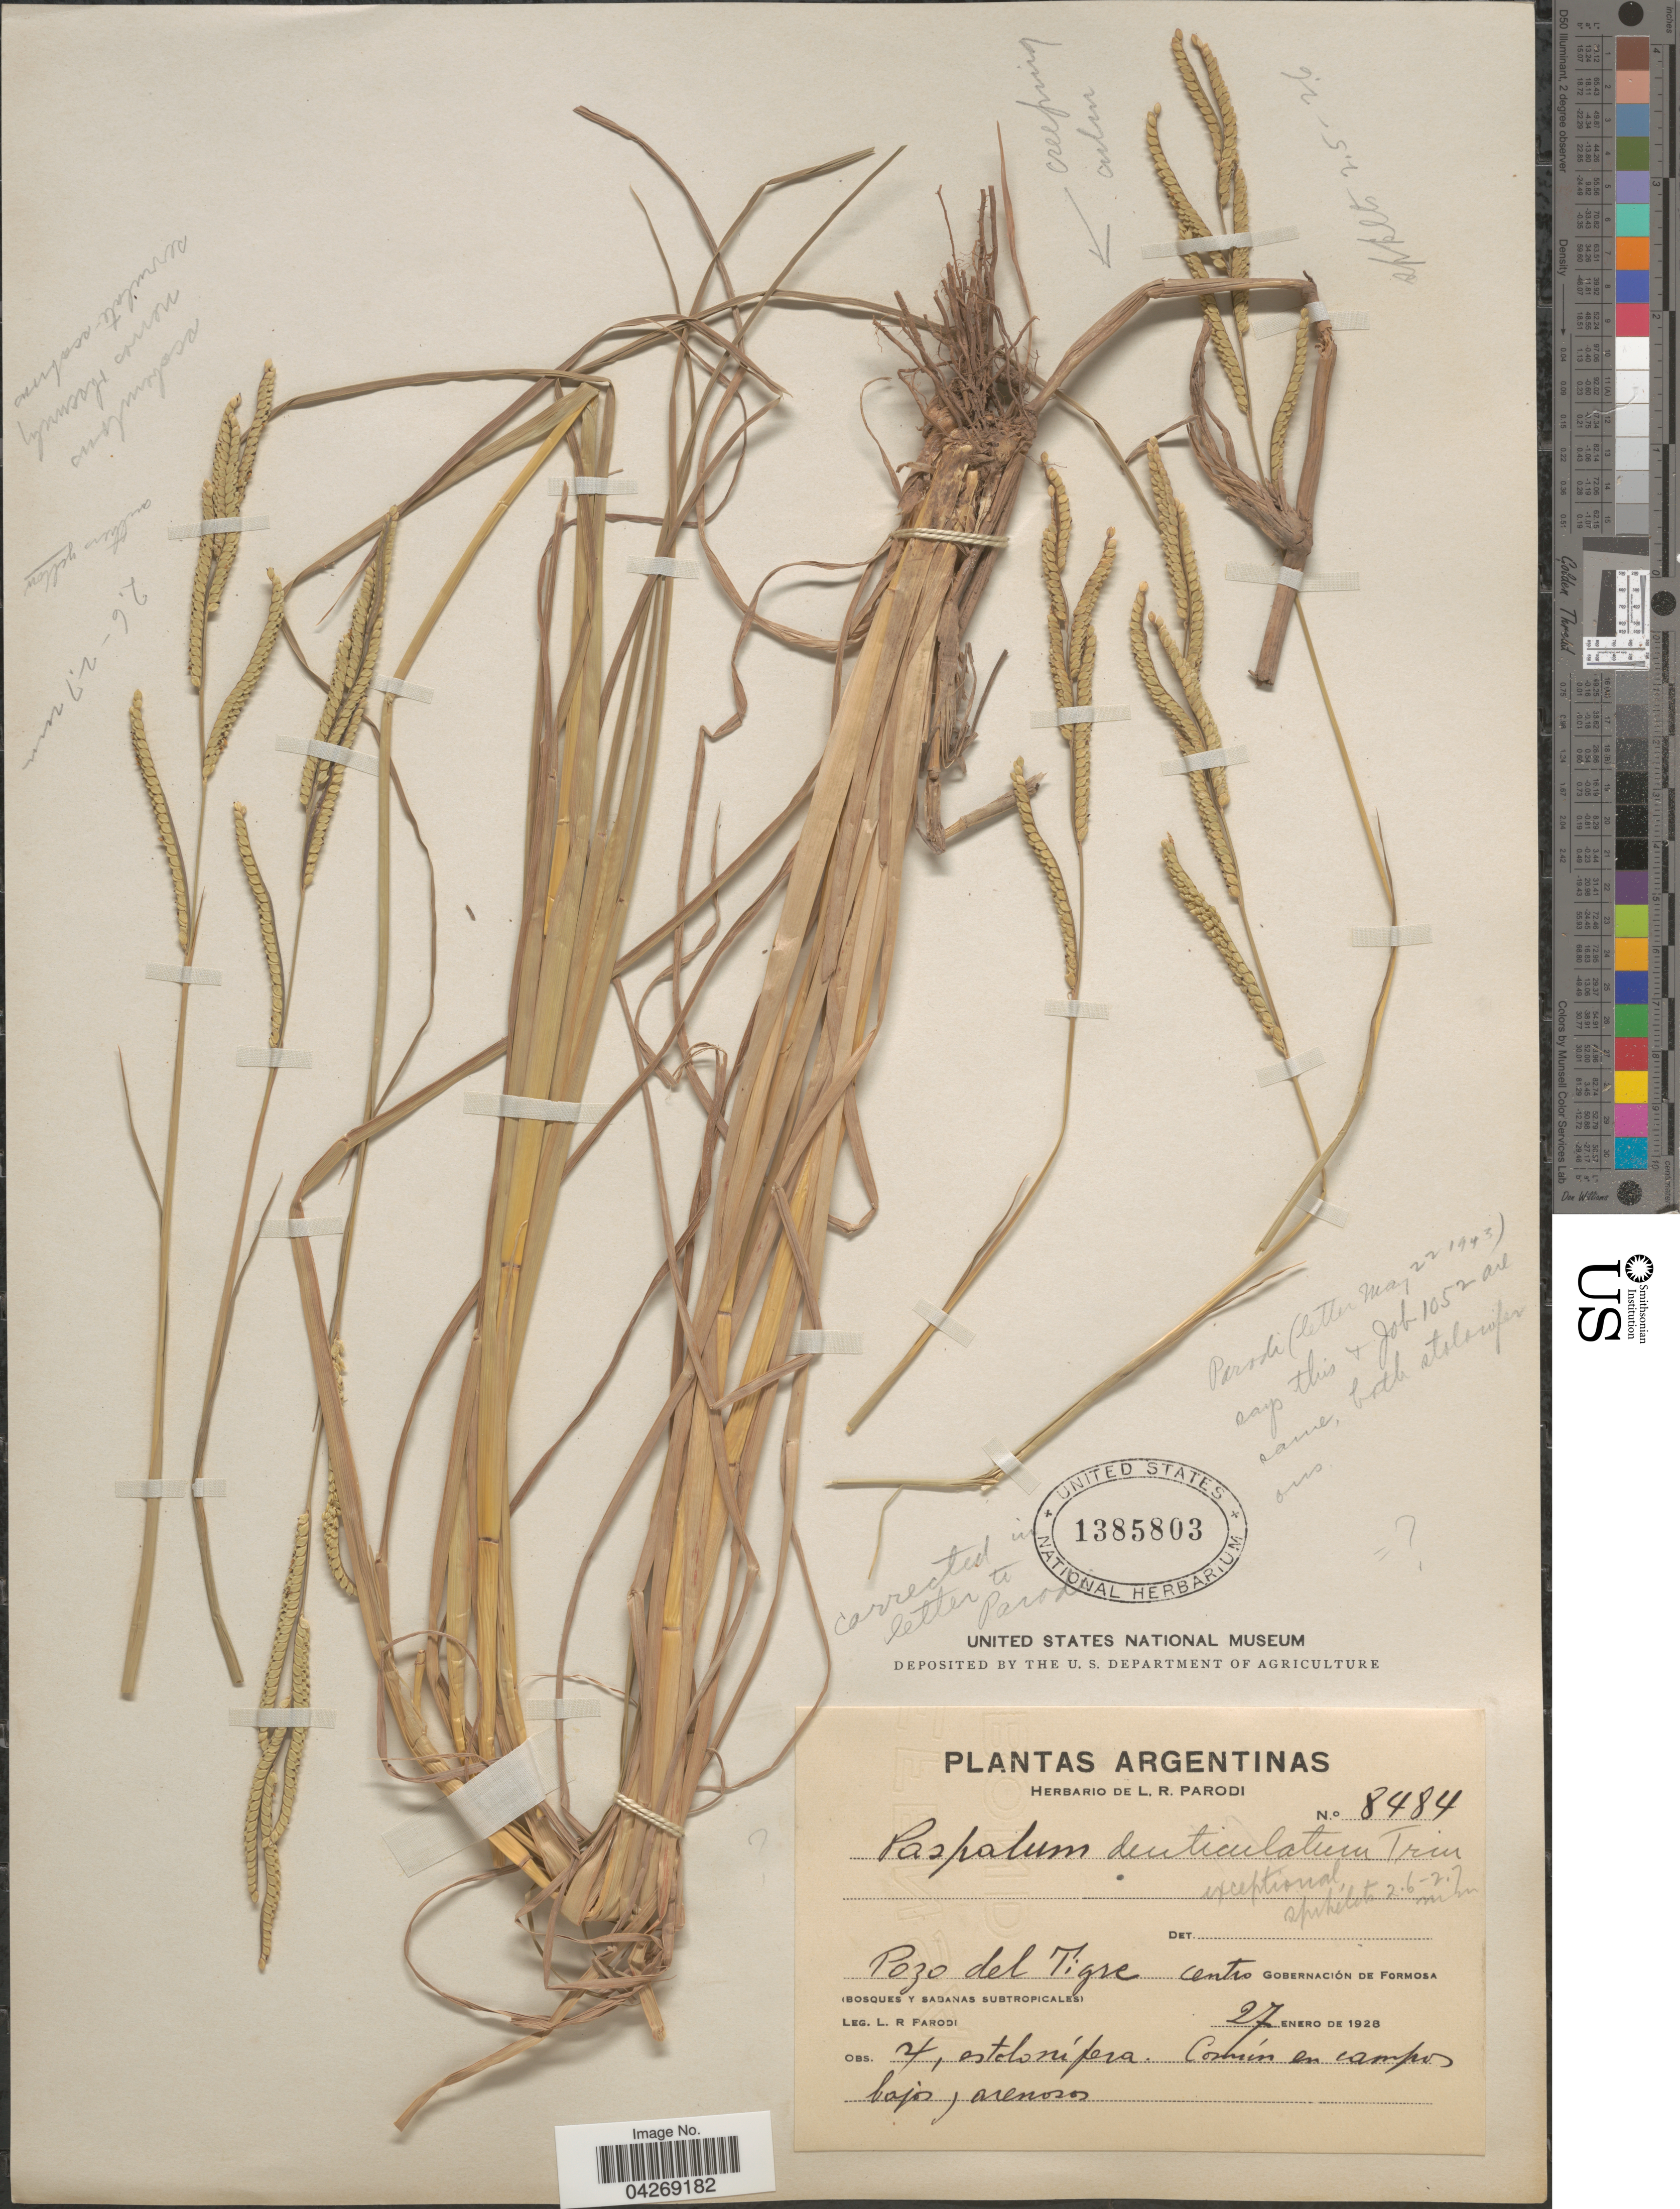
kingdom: Plantae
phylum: Tracheophyta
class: Liliopsida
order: Poales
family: Poaceae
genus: Paspalum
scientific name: Paspalum denticulatum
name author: Trin.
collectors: L. R. Parodi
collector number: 8484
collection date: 1928-01-27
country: Argentina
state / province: Formosa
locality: Pozo del Tigre centro Gobernación de Formosa.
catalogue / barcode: US 1385803